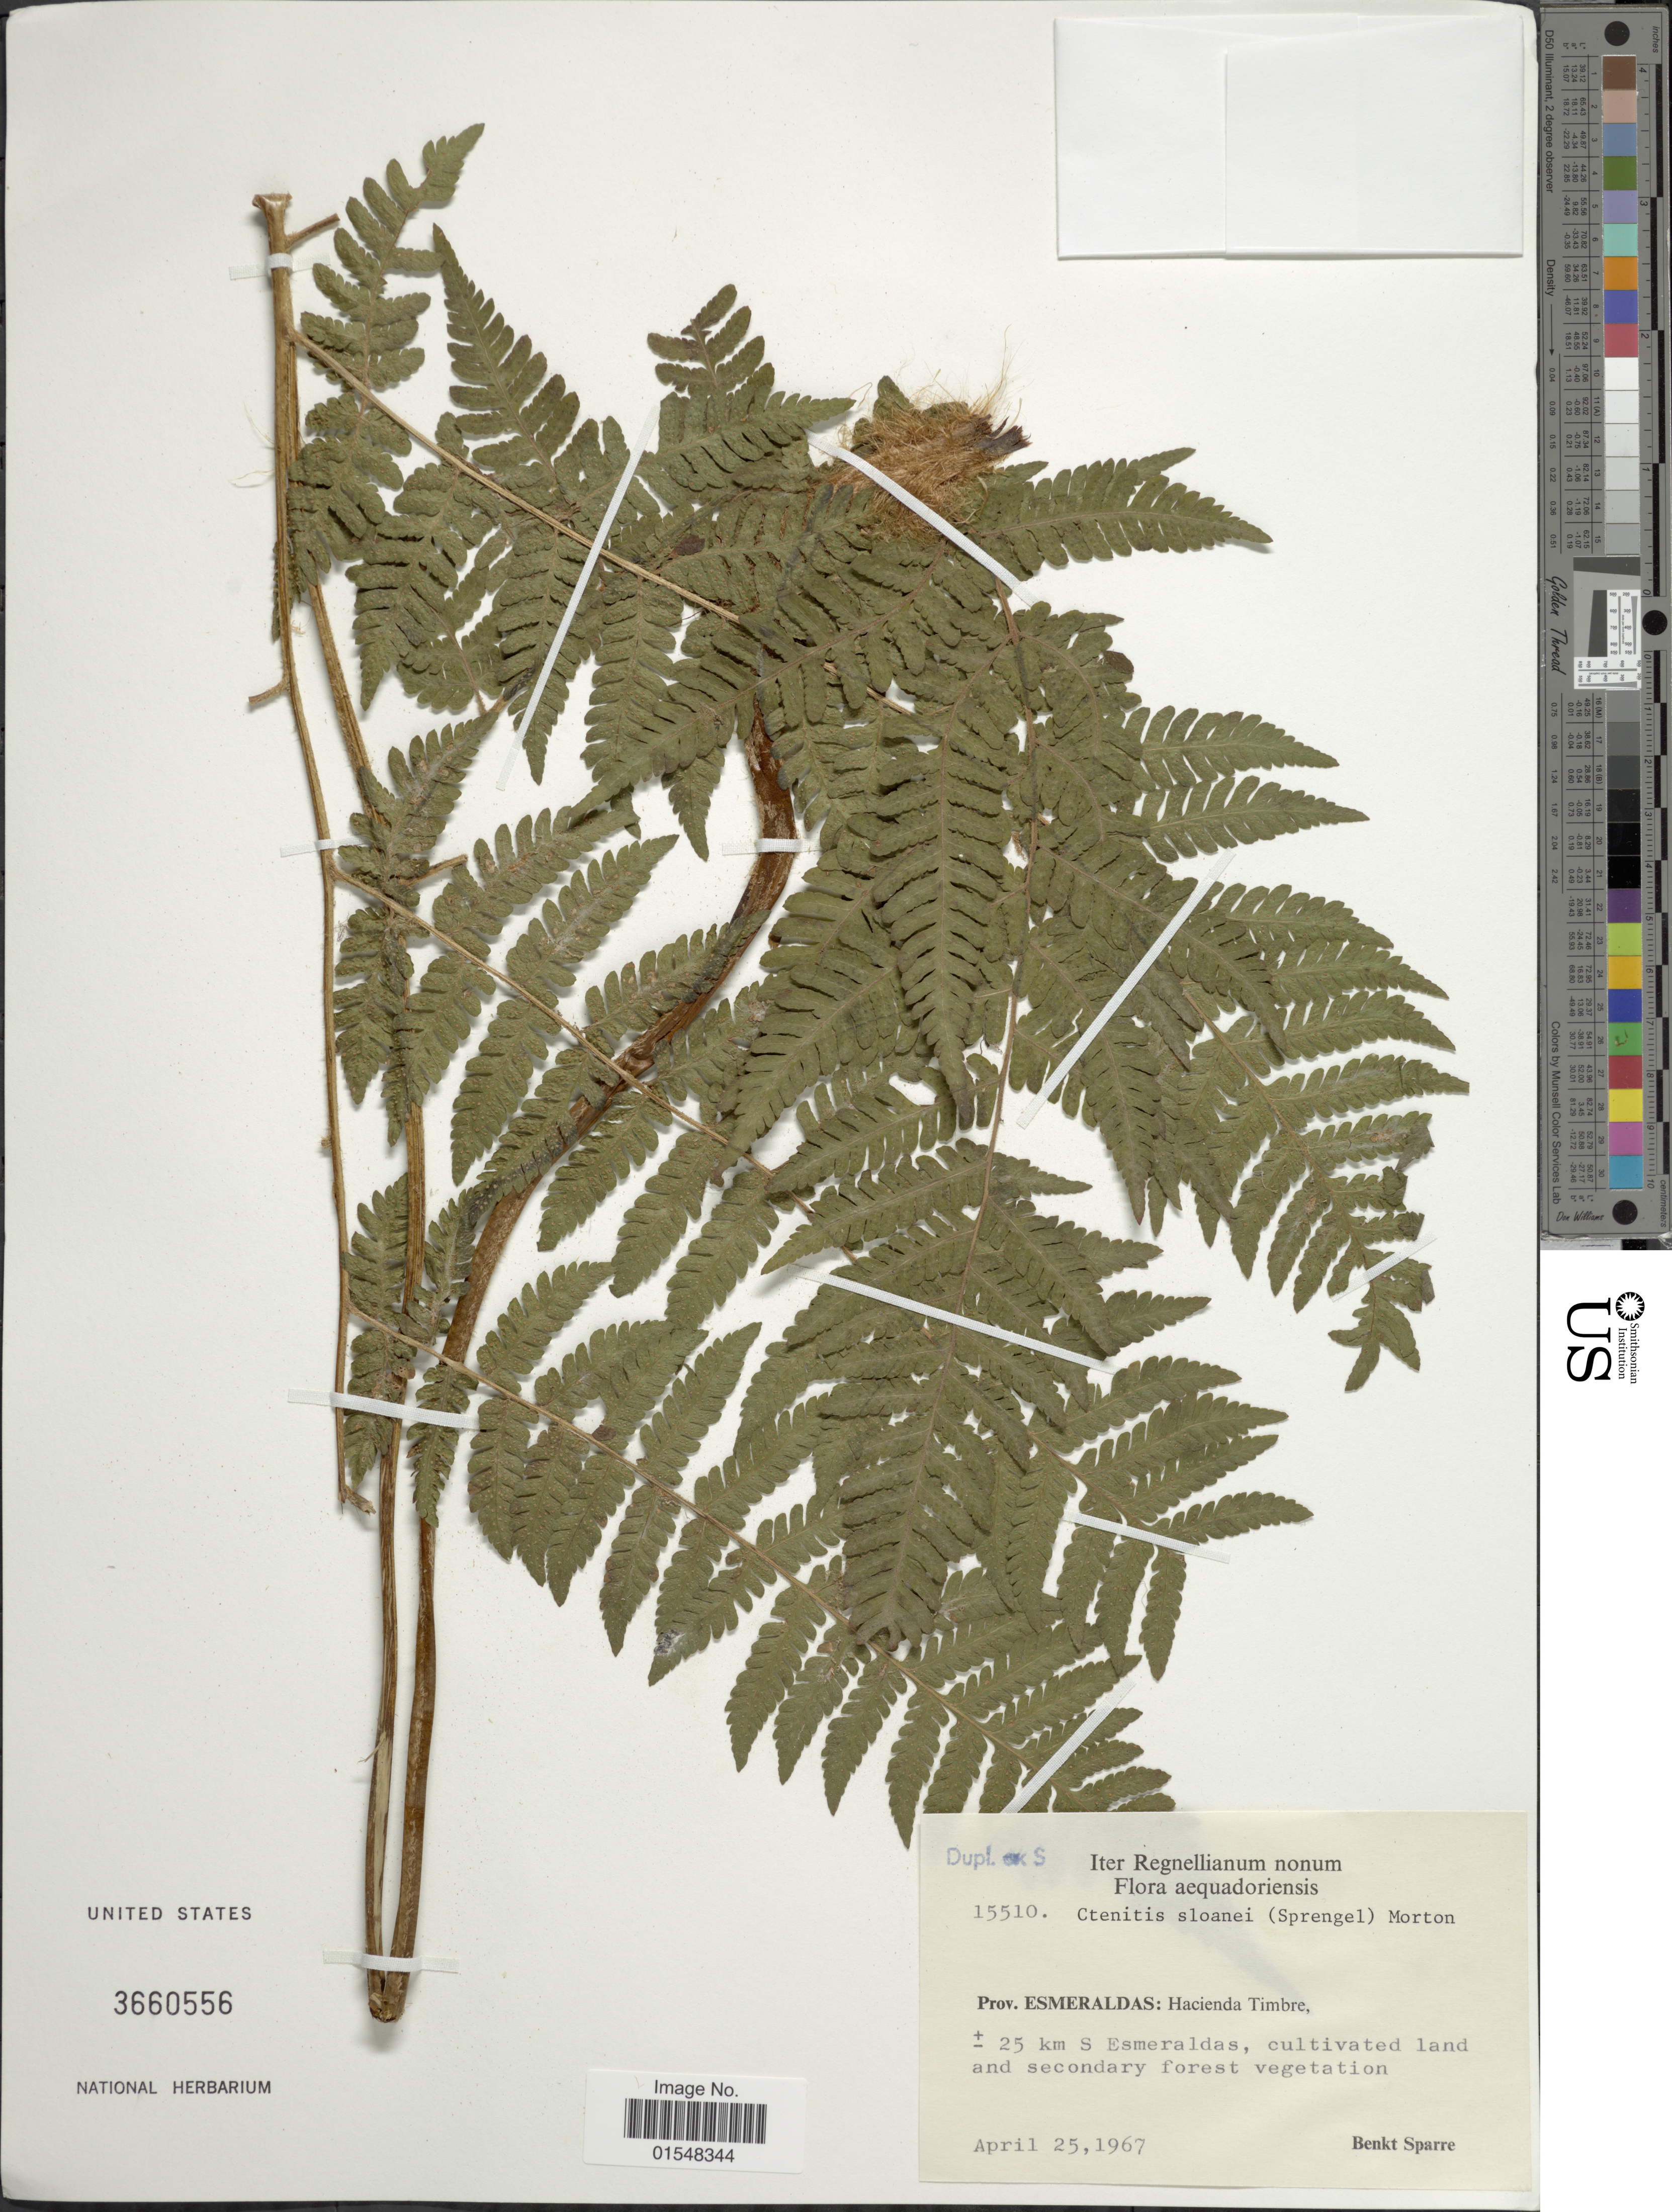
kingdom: Plantae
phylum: Tracheophyta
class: Polypodiopsida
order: Polypodiales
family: Dryopteridaceae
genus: Ctenitis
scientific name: Ctenitis sloanei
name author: (Poepp. ex Spreng.) C.V. Morton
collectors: B. Sparre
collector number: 15510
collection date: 1967-04-25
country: Ecuador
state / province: Esmeraldas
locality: Aequadoriensis, Hacienda Timbre, ± 25 km S Esmeraldas, cultivated land and secondary forest vegetation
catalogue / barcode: US 3660556